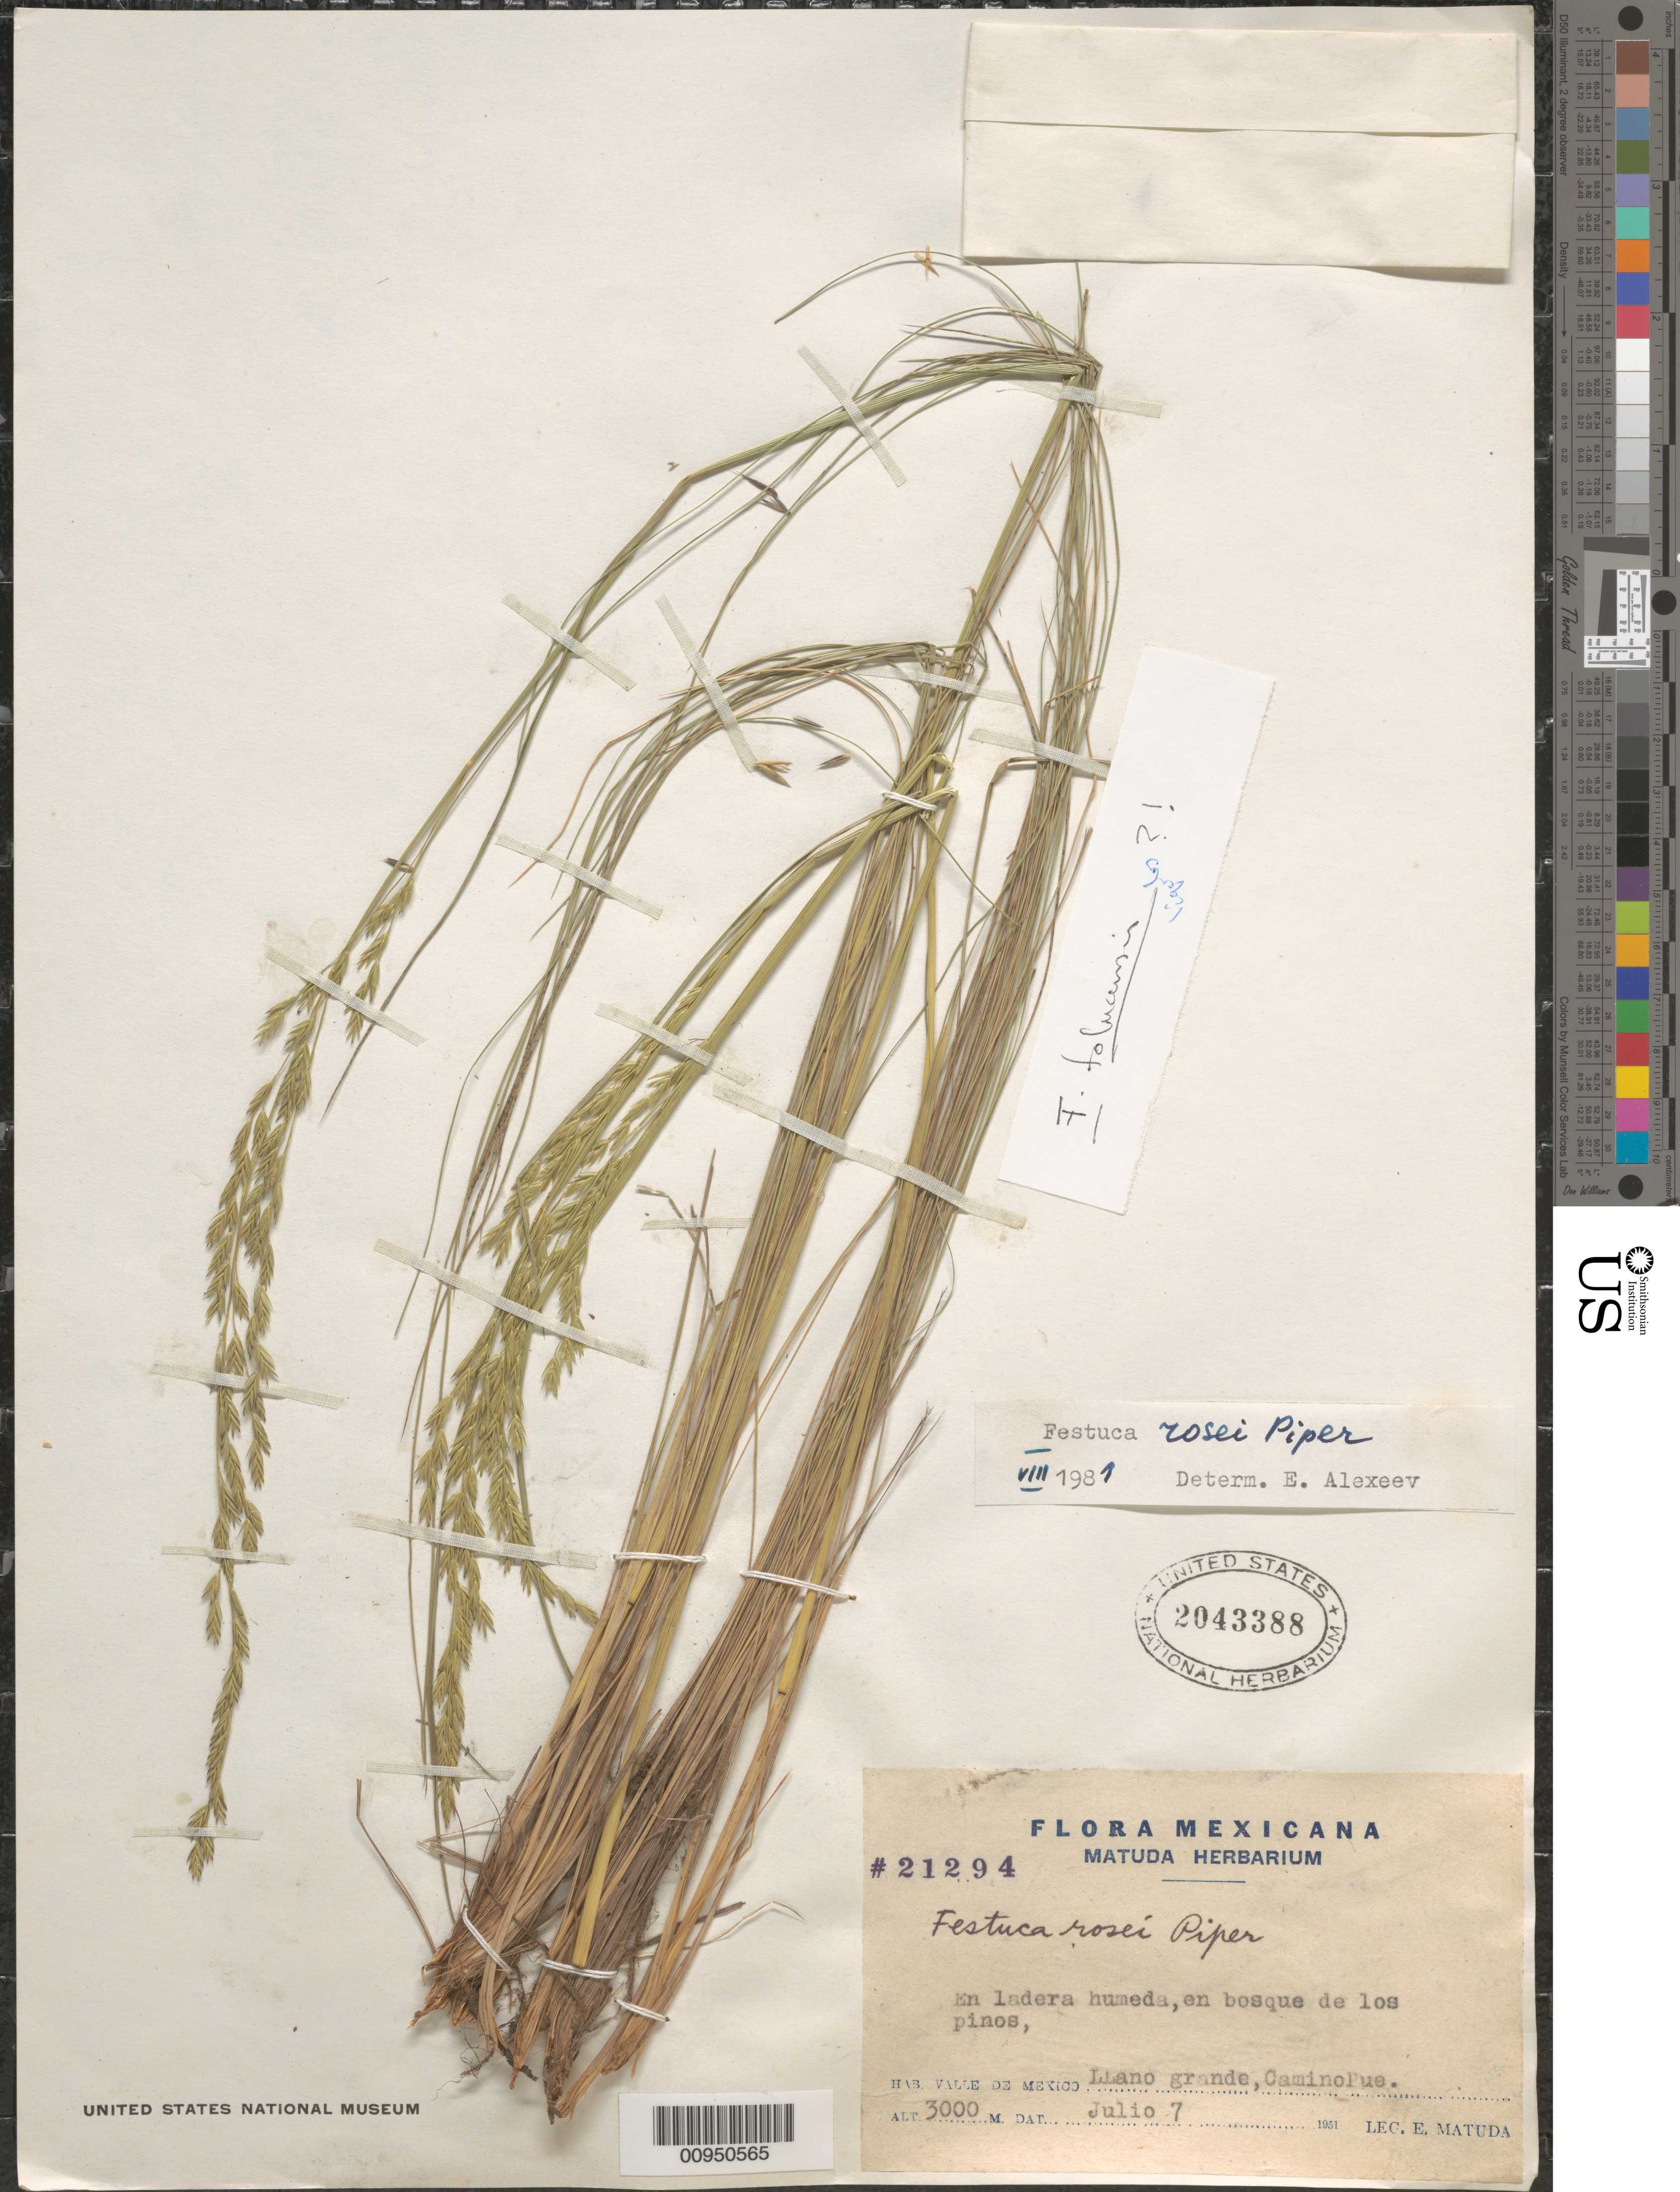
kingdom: Plantae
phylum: Tracheophyta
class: Liliopsida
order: Poales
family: Poaceae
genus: Festuca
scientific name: Festuca tolucensis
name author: Kunth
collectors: E. Matuda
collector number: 21294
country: Mexico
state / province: México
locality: Llano Grande, Caminopue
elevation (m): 3000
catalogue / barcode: US 2043388